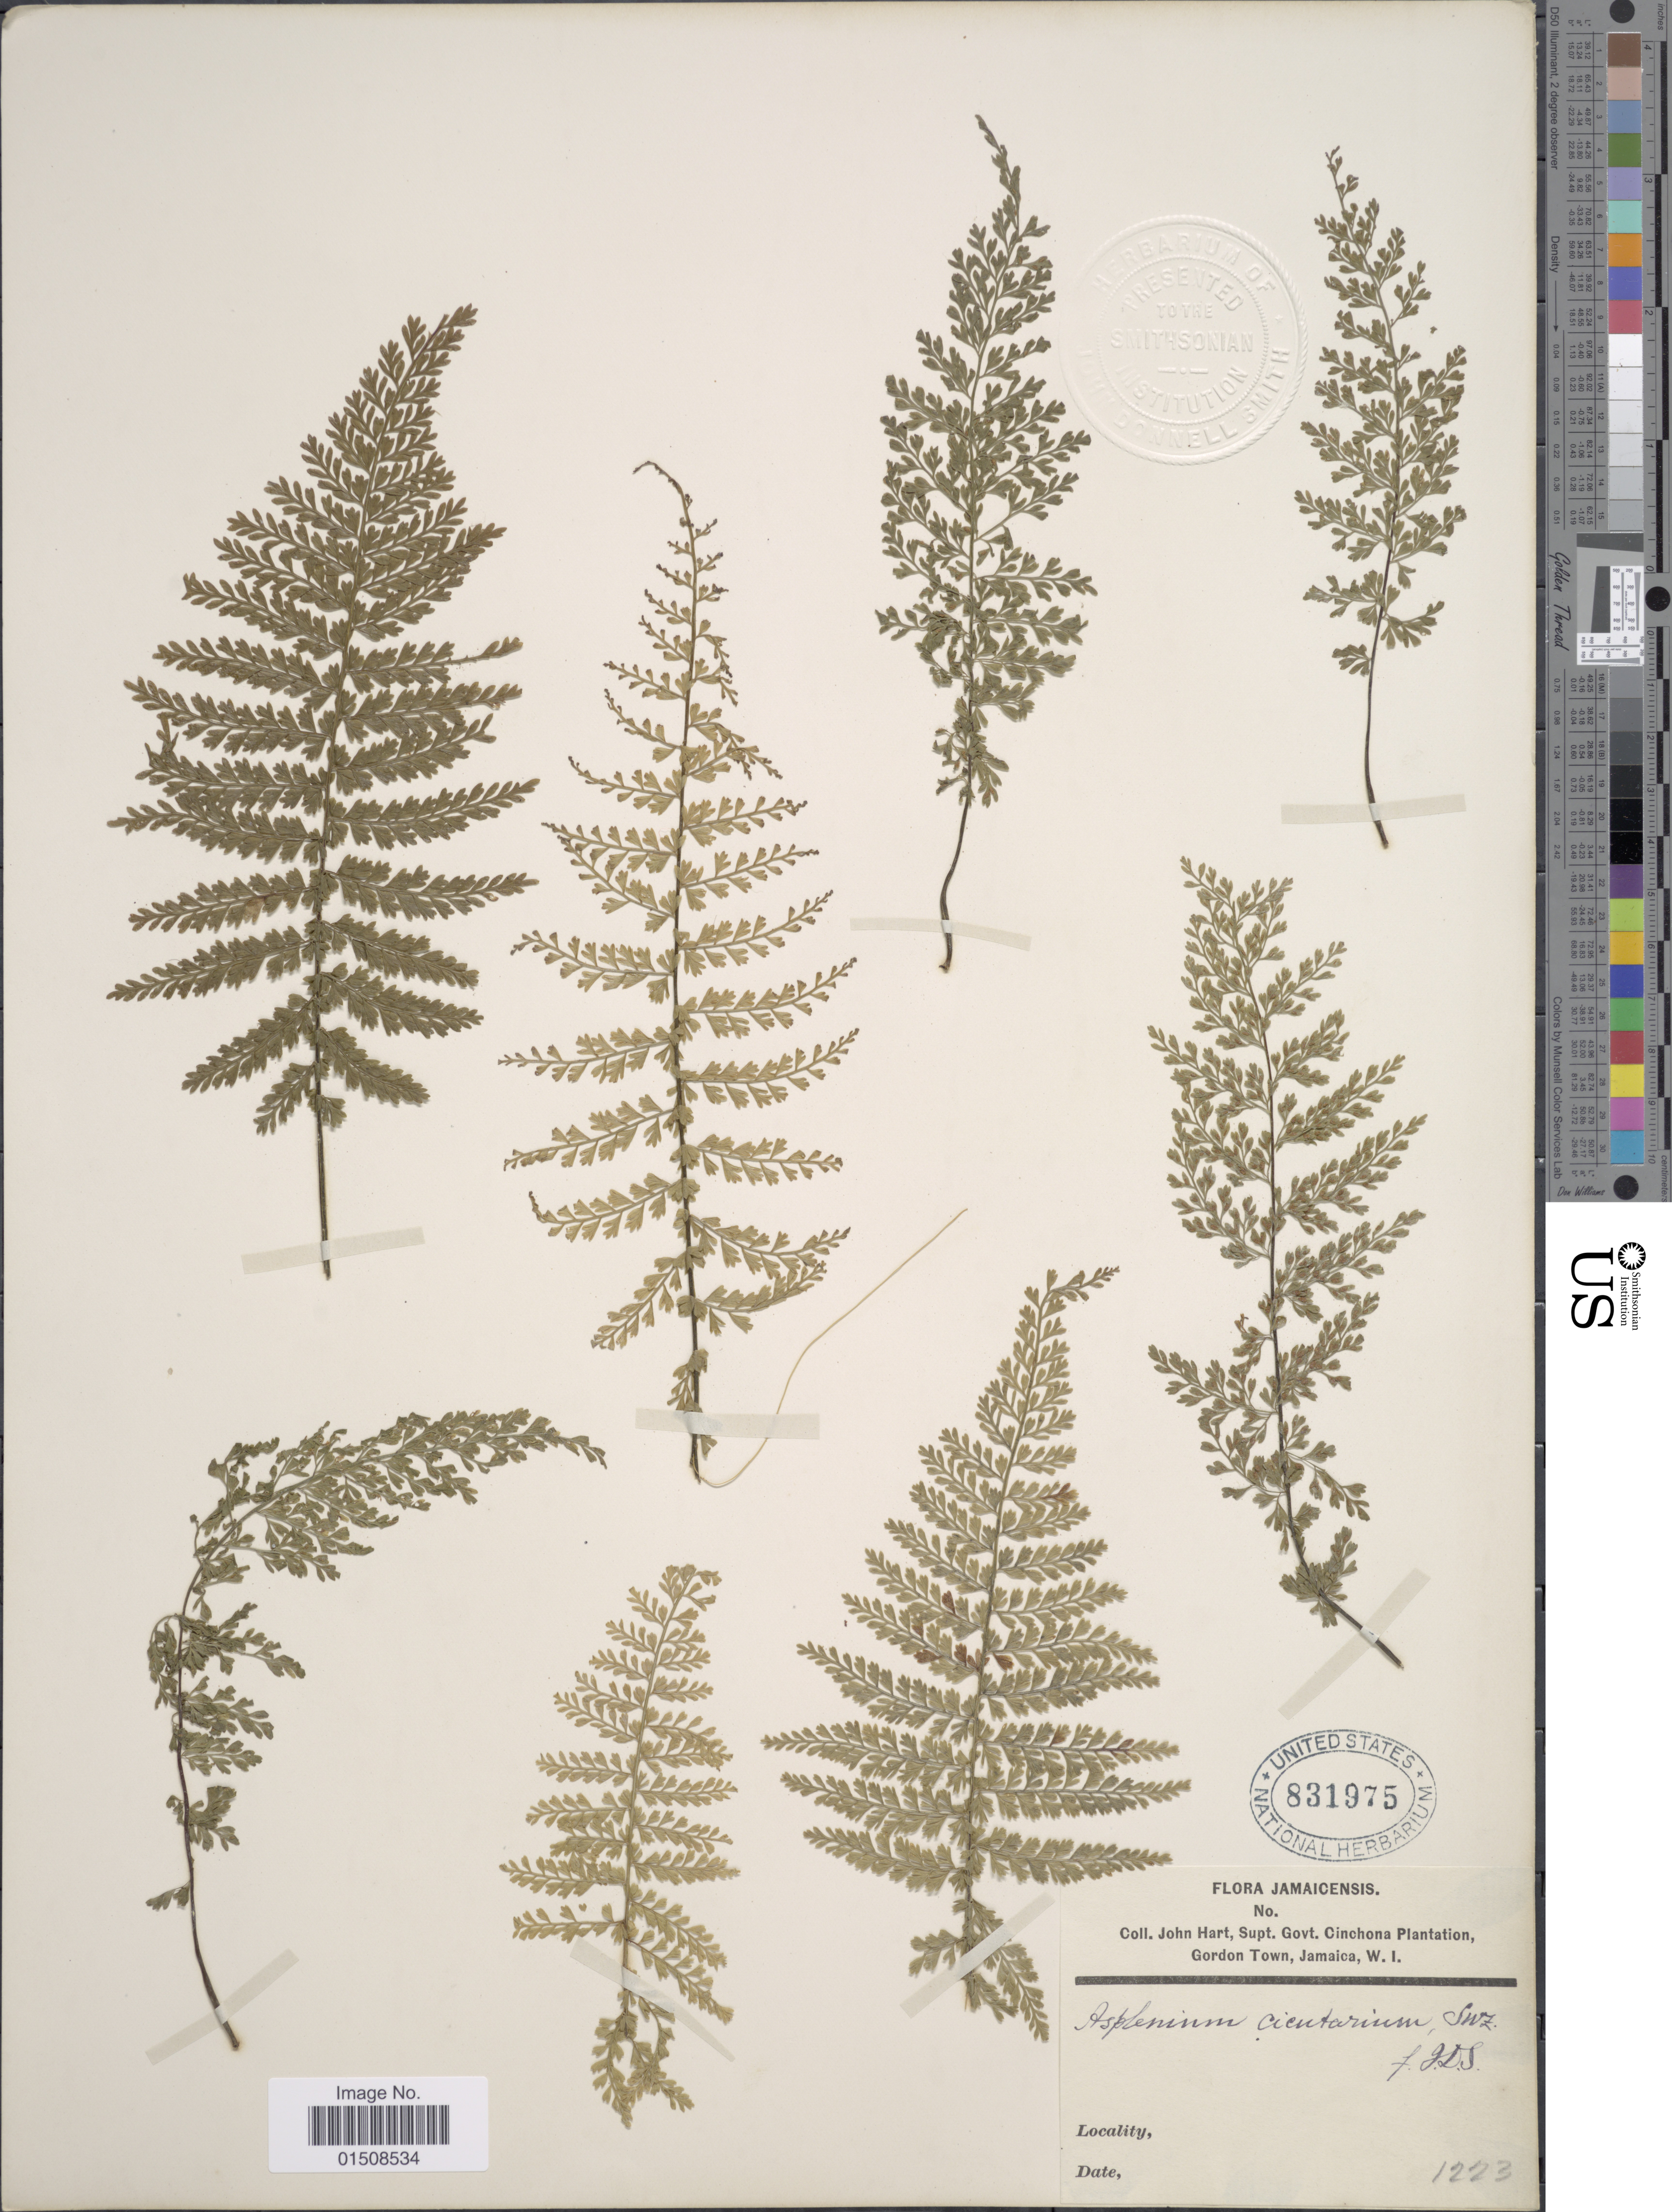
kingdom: Plantae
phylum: Tracheophyta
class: Polypodiopsida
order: Polypodiales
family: Aspleniaceae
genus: Asplenium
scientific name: Asplenium cristatum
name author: Lam.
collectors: J. H. Hart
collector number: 1223*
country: Jamaica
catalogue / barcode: US 831975